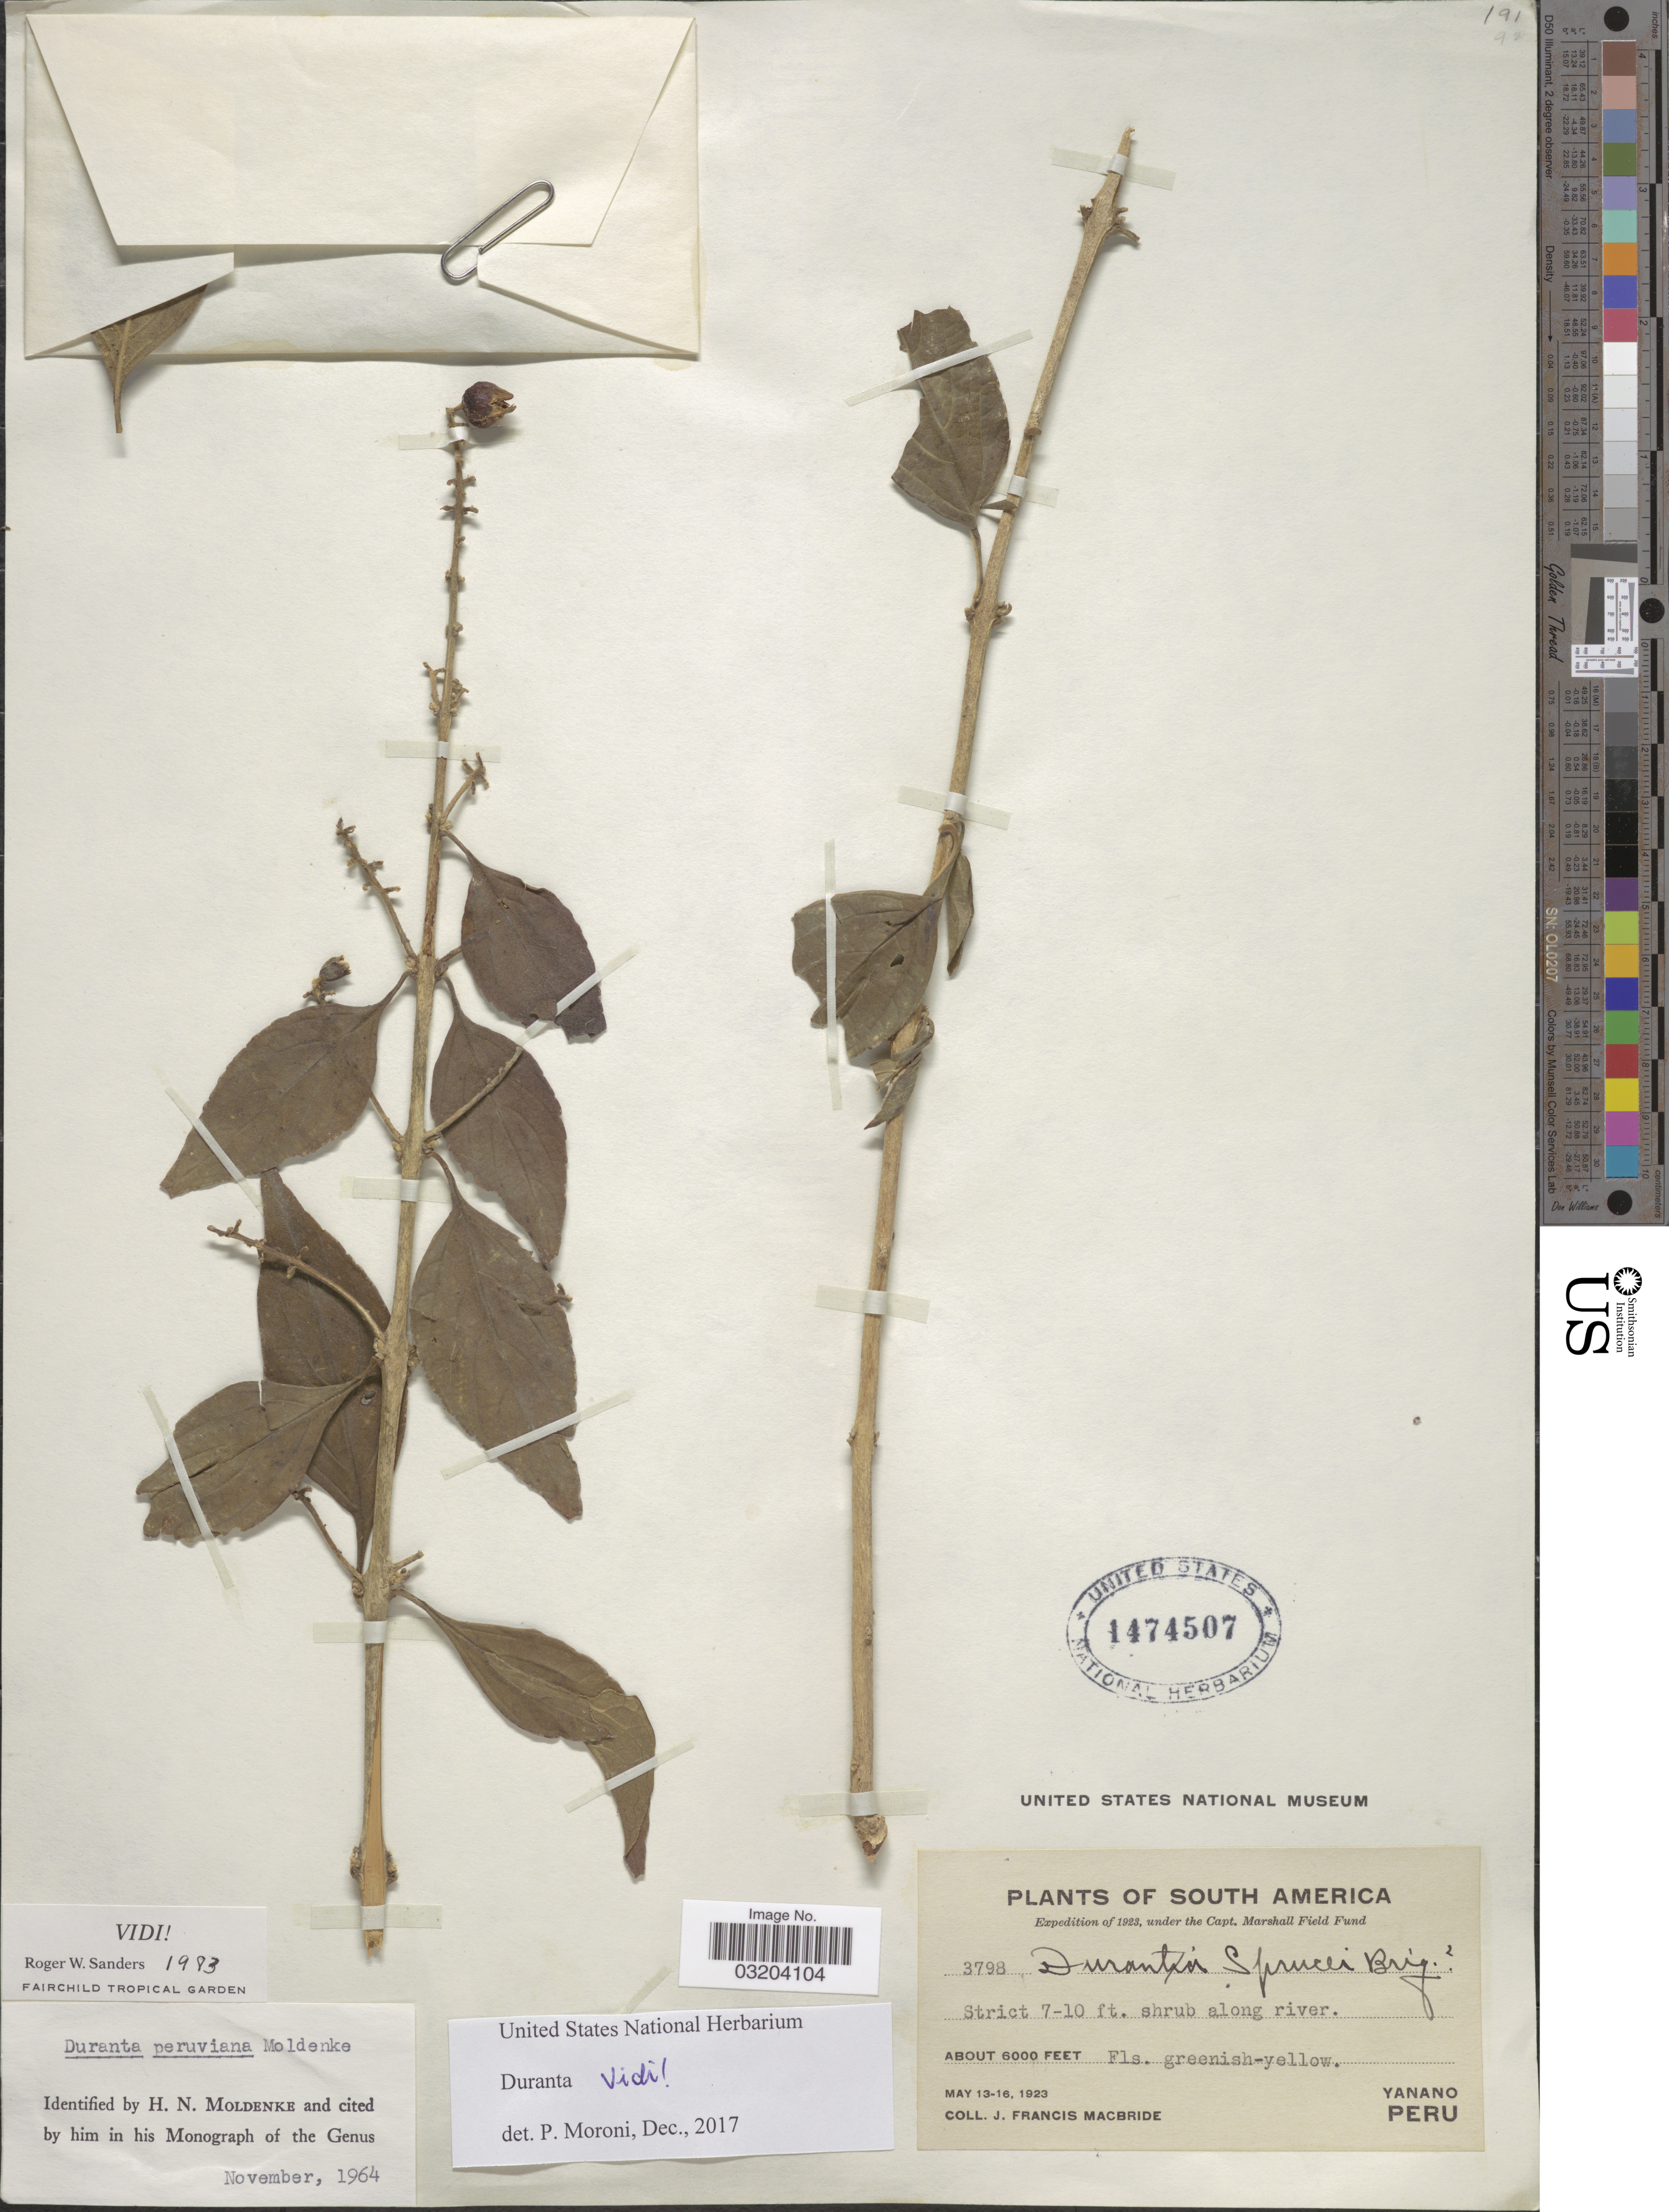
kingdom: Plantae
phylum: Tracheophyta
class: Magnoliopsida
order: Lamiales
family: Verbenaceae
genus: Duranta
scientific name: Duranta peruviana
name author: Moldenke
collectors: J. F. Macbride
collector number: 3798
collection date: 1923-05-13/1923-05-16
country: Peru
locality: Yanano.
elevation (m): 1829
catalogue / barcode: US 1474507